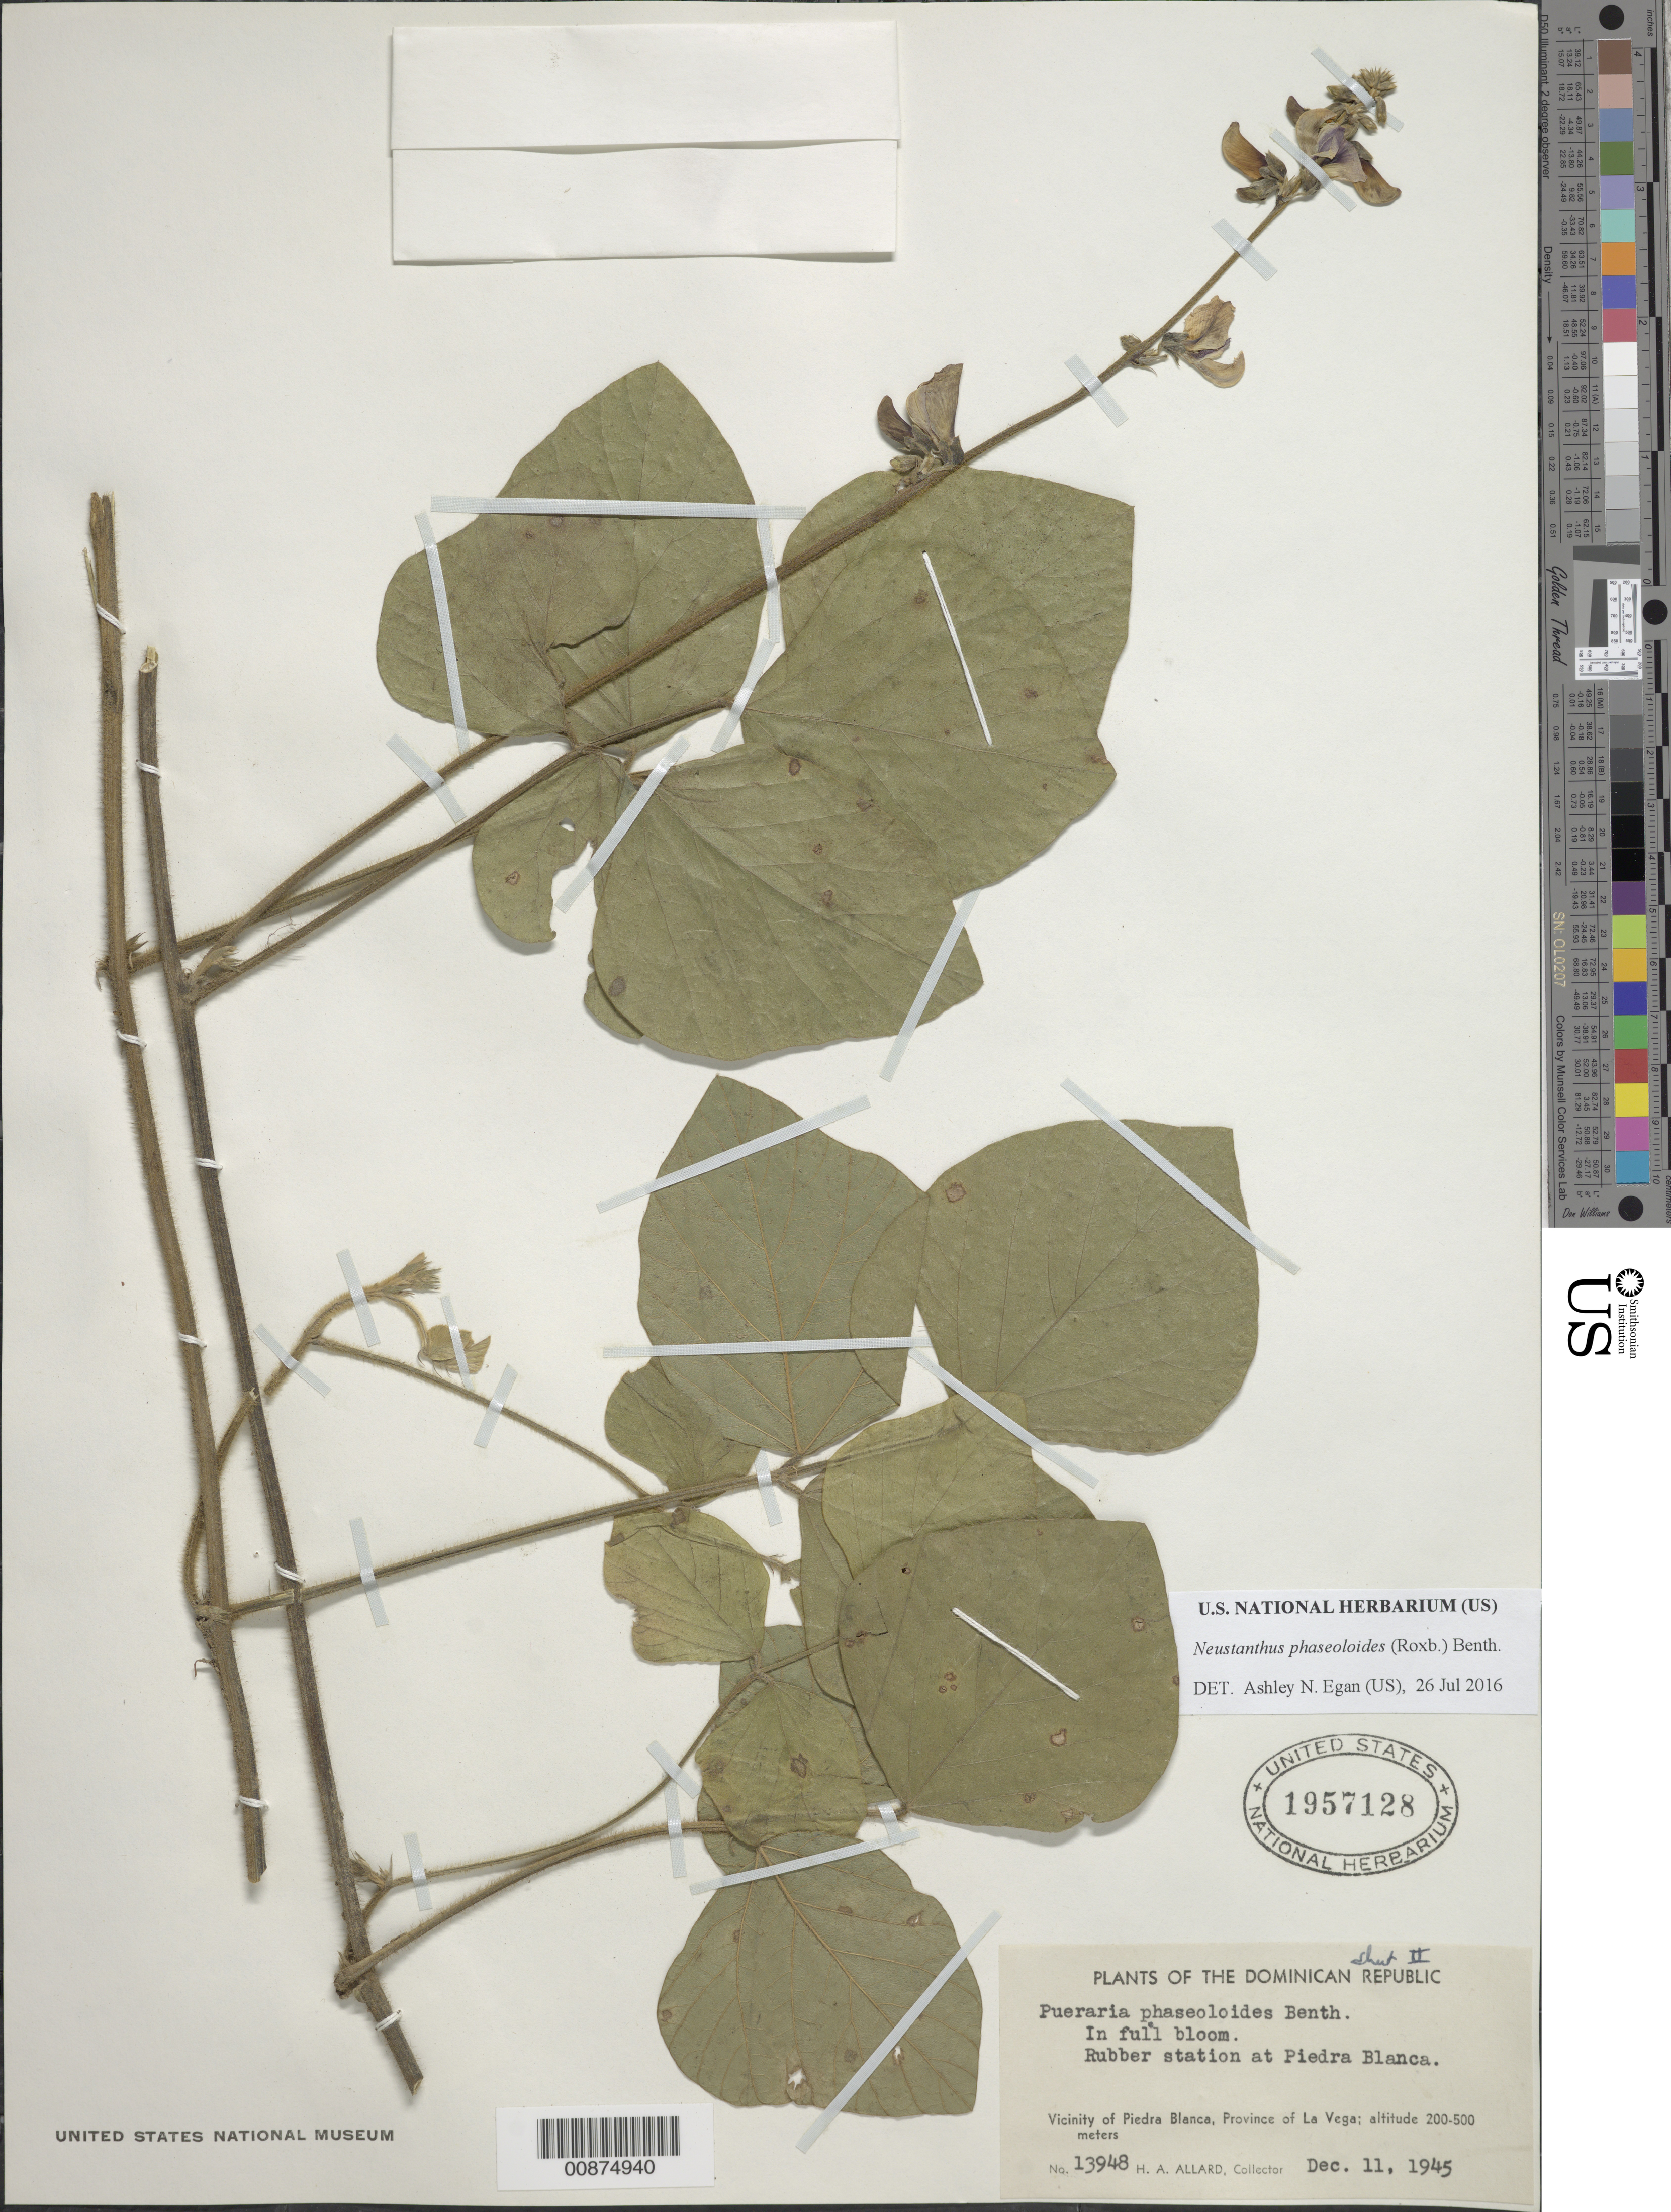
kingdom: Plantae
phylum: Tracheophyta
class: Magnoliopsida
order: Fabales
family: Fabaceae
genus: Neustanthus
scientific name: Neustanthus phaseoloides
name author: (Roxb.) Benth.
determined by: Egan, Ashley N., (US), Smithsonian Institution - National Museum of Natural History (UNITED STATES)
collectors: H. A. Allard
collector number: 13948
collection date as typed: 11 Dec 1945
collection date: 1945-12-11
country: Dominican Republic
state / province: La Vega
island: Hispaniola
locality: Rubber station at Piedra Blanca.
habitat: rubber station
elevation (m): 200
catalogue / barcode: US 1957128